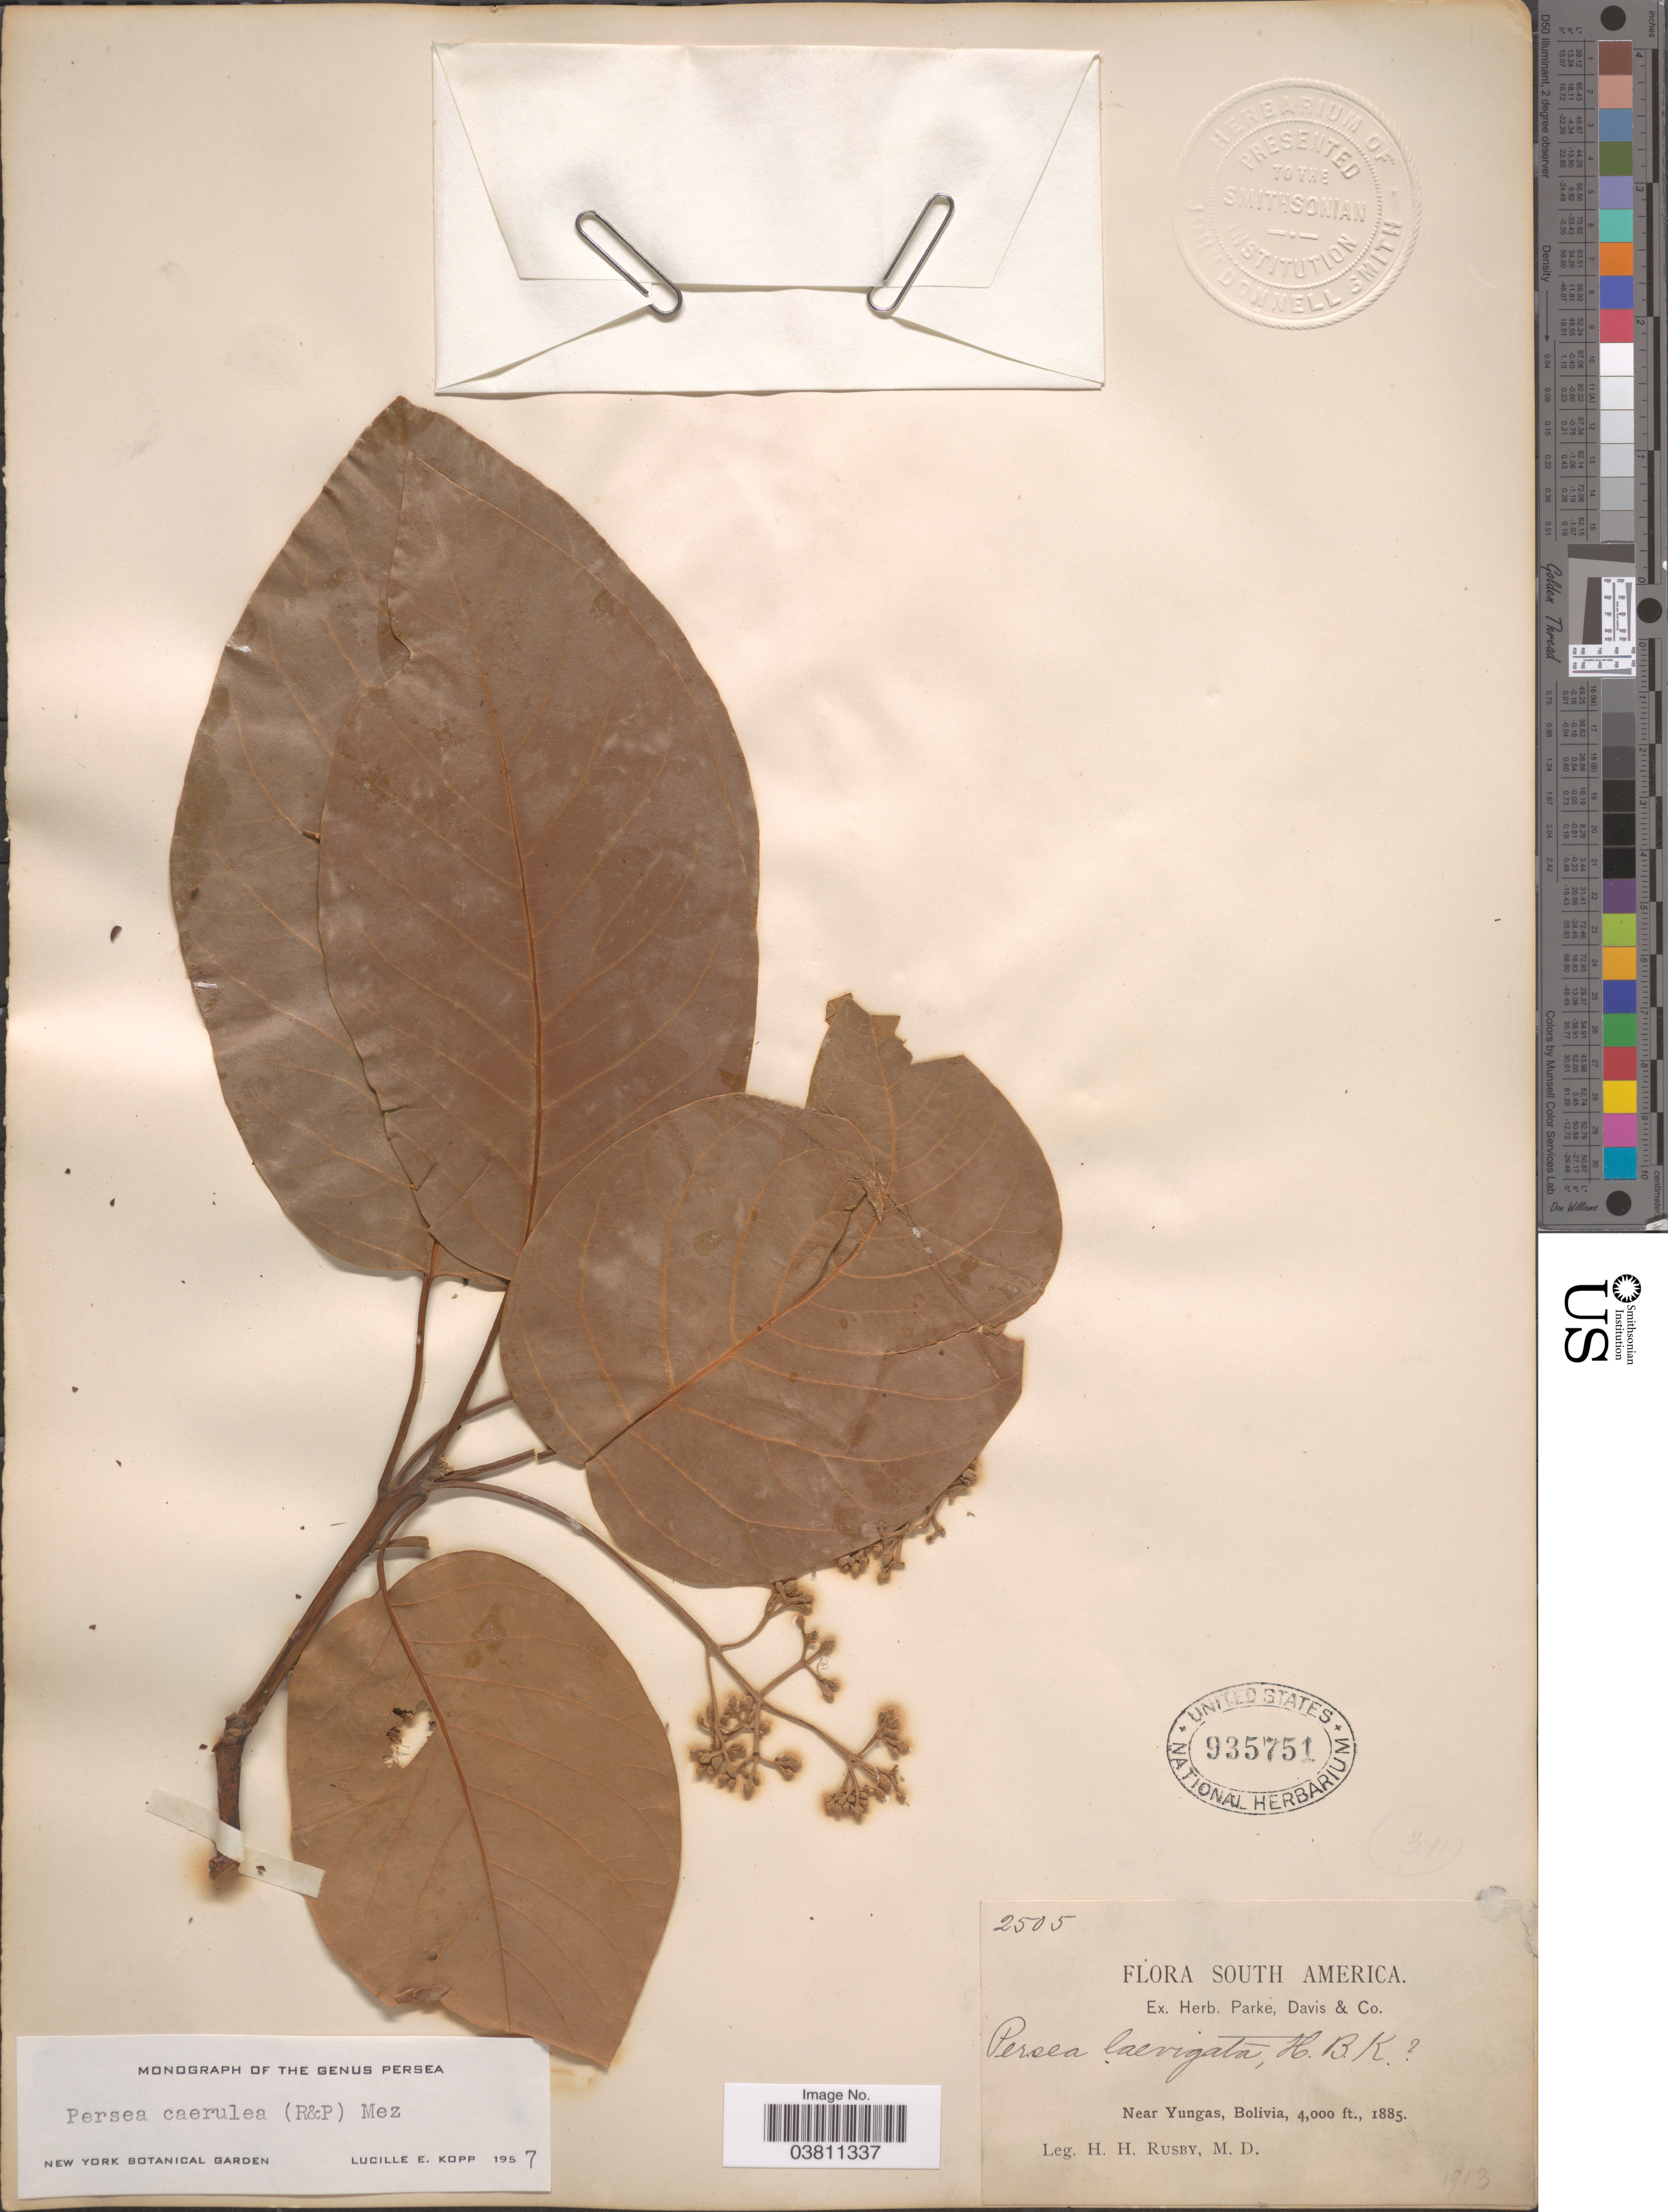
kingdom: Plantae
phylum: Tracheophyta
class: Magnoliopsida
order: Laurales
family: Lauraceae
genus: Persea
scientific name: Persea caerulea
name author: (Ruiz & Pav.) Mez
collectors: H. H. Rusby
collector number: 2505?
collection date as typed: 1885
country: Bolivia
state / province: La Paz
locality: Near Yungas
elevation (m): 1219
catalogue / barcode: US 935751